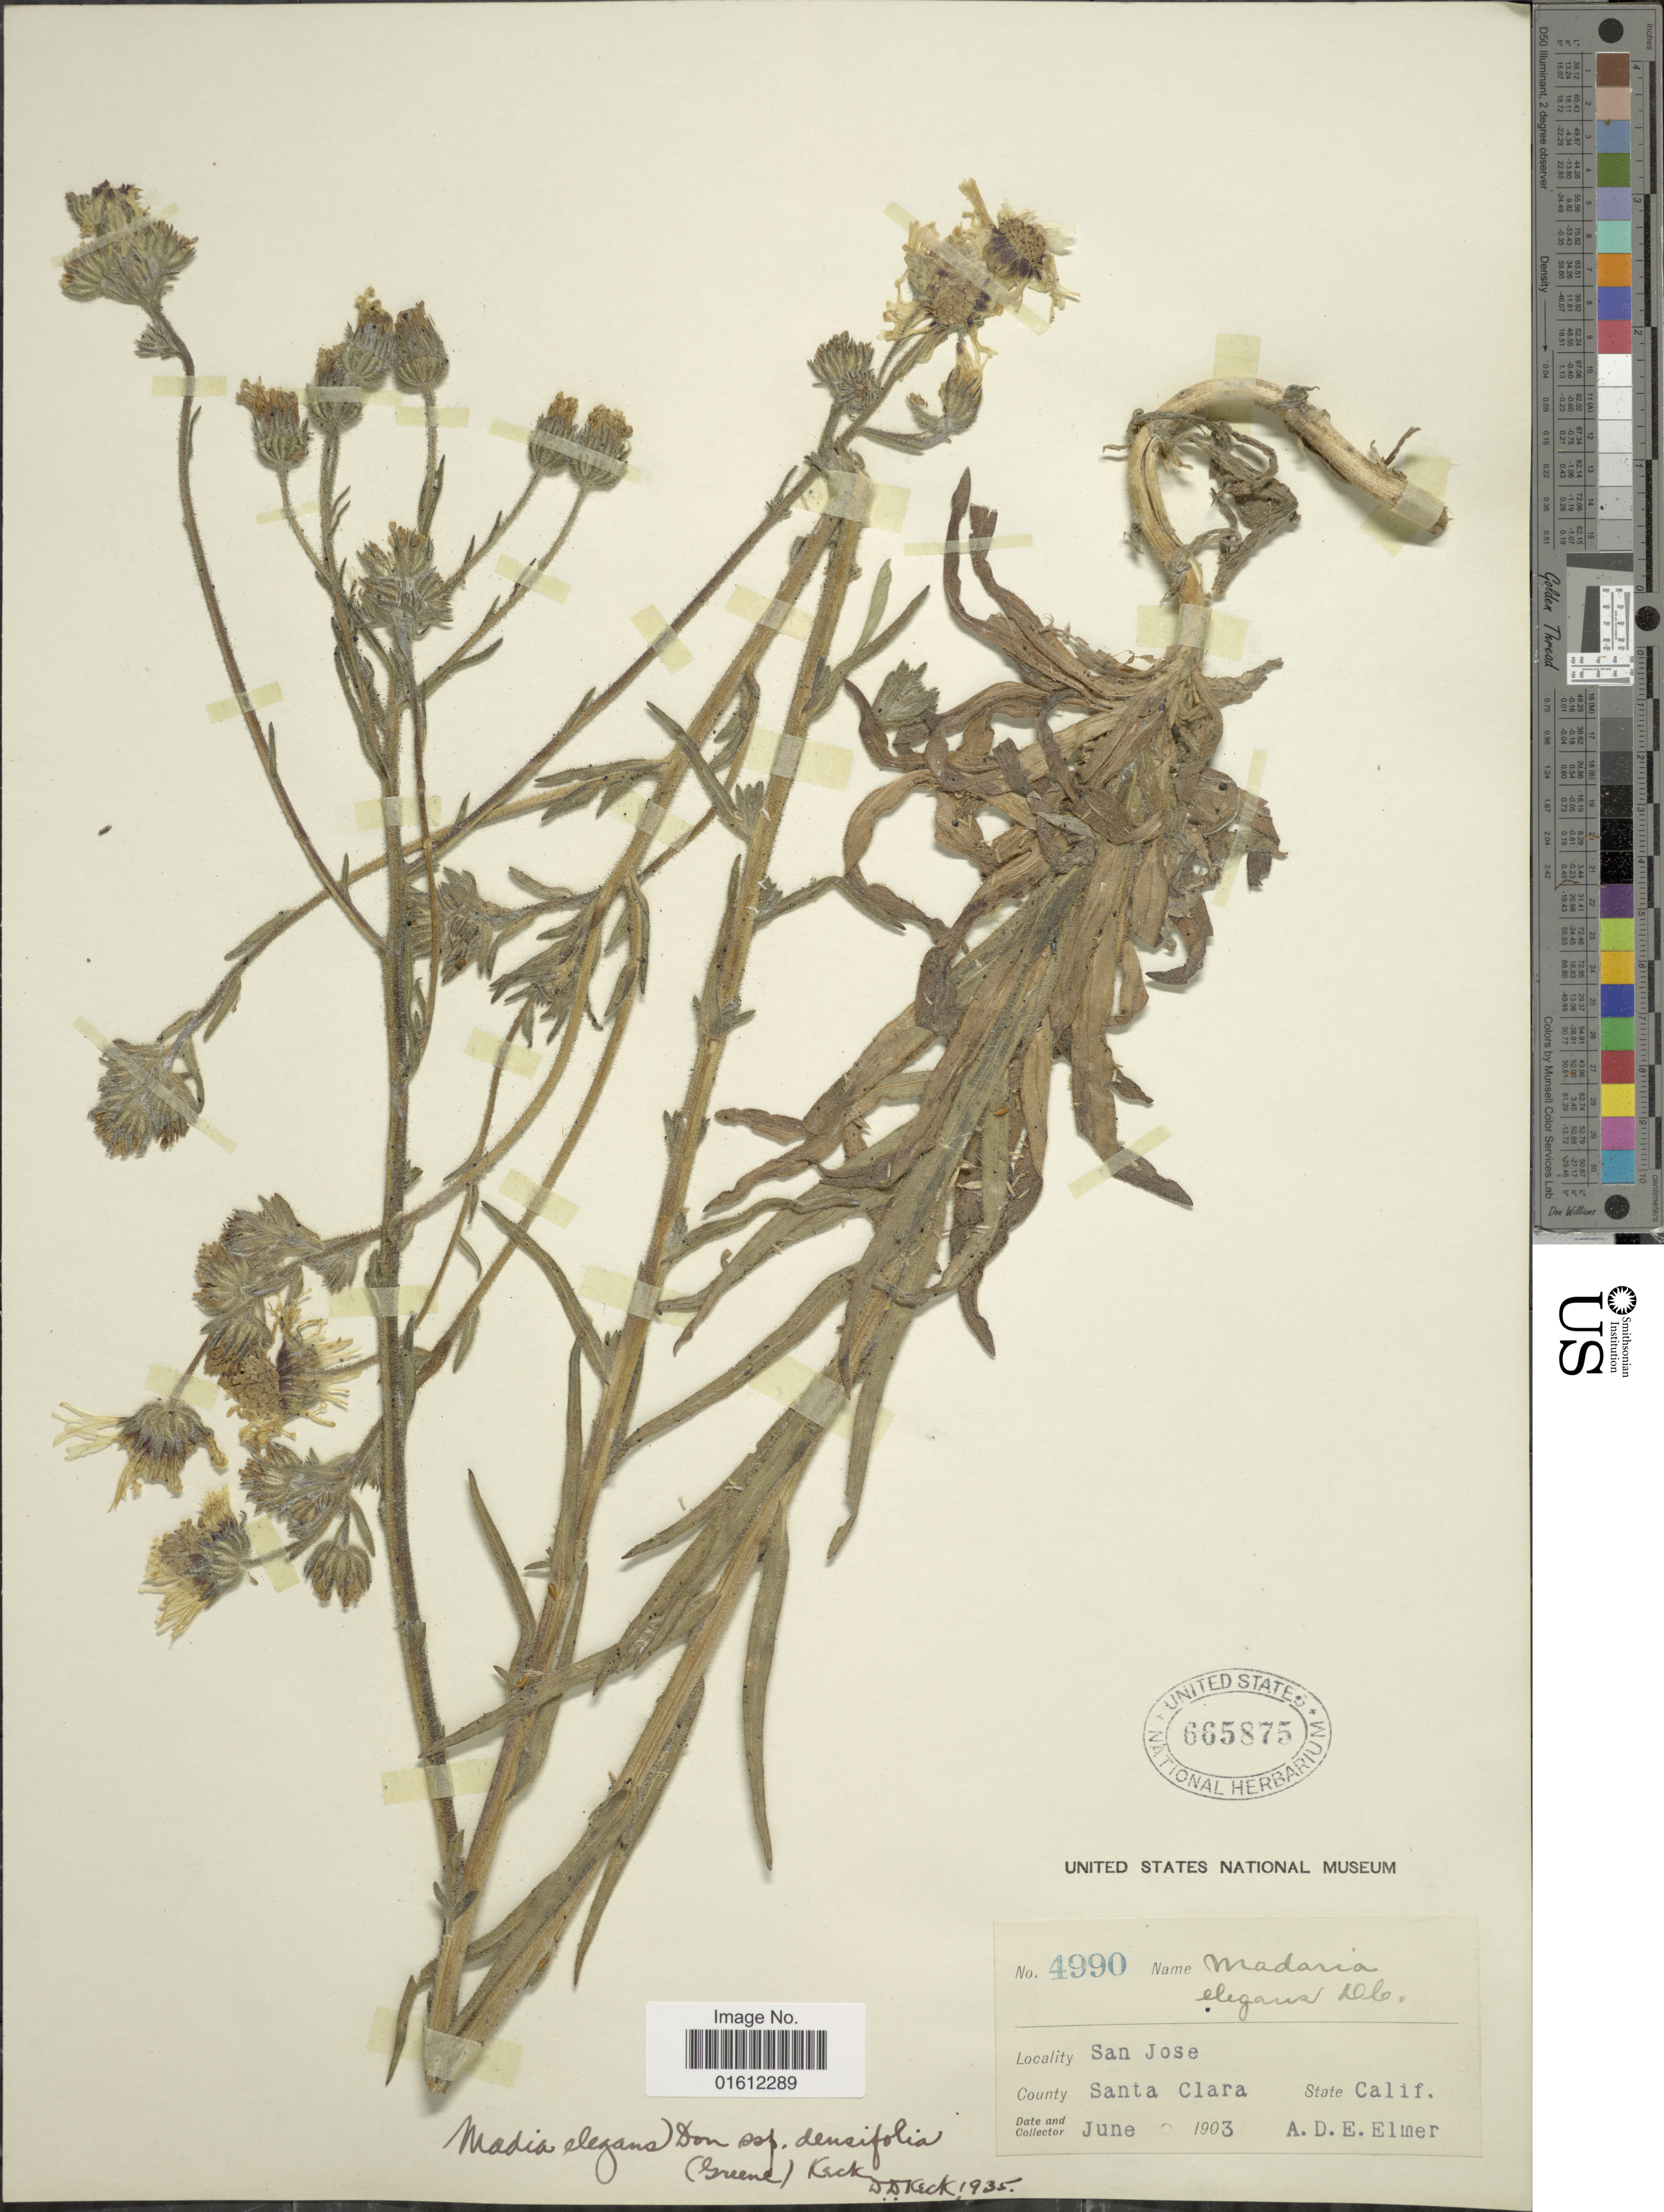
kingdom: Plantae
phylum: Tracheophyta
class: Magnoliopsida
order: Asterales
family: Asteraceae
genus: Madia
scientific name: Madia elegans subsp. densifolia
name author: (Greene) D.D. Keck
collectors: A. D. E. Elmer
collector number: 4990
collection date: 1903-06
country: United States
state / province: California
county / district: Santa Clara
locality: San Jose, County Santa Clara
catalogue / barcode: US 665875